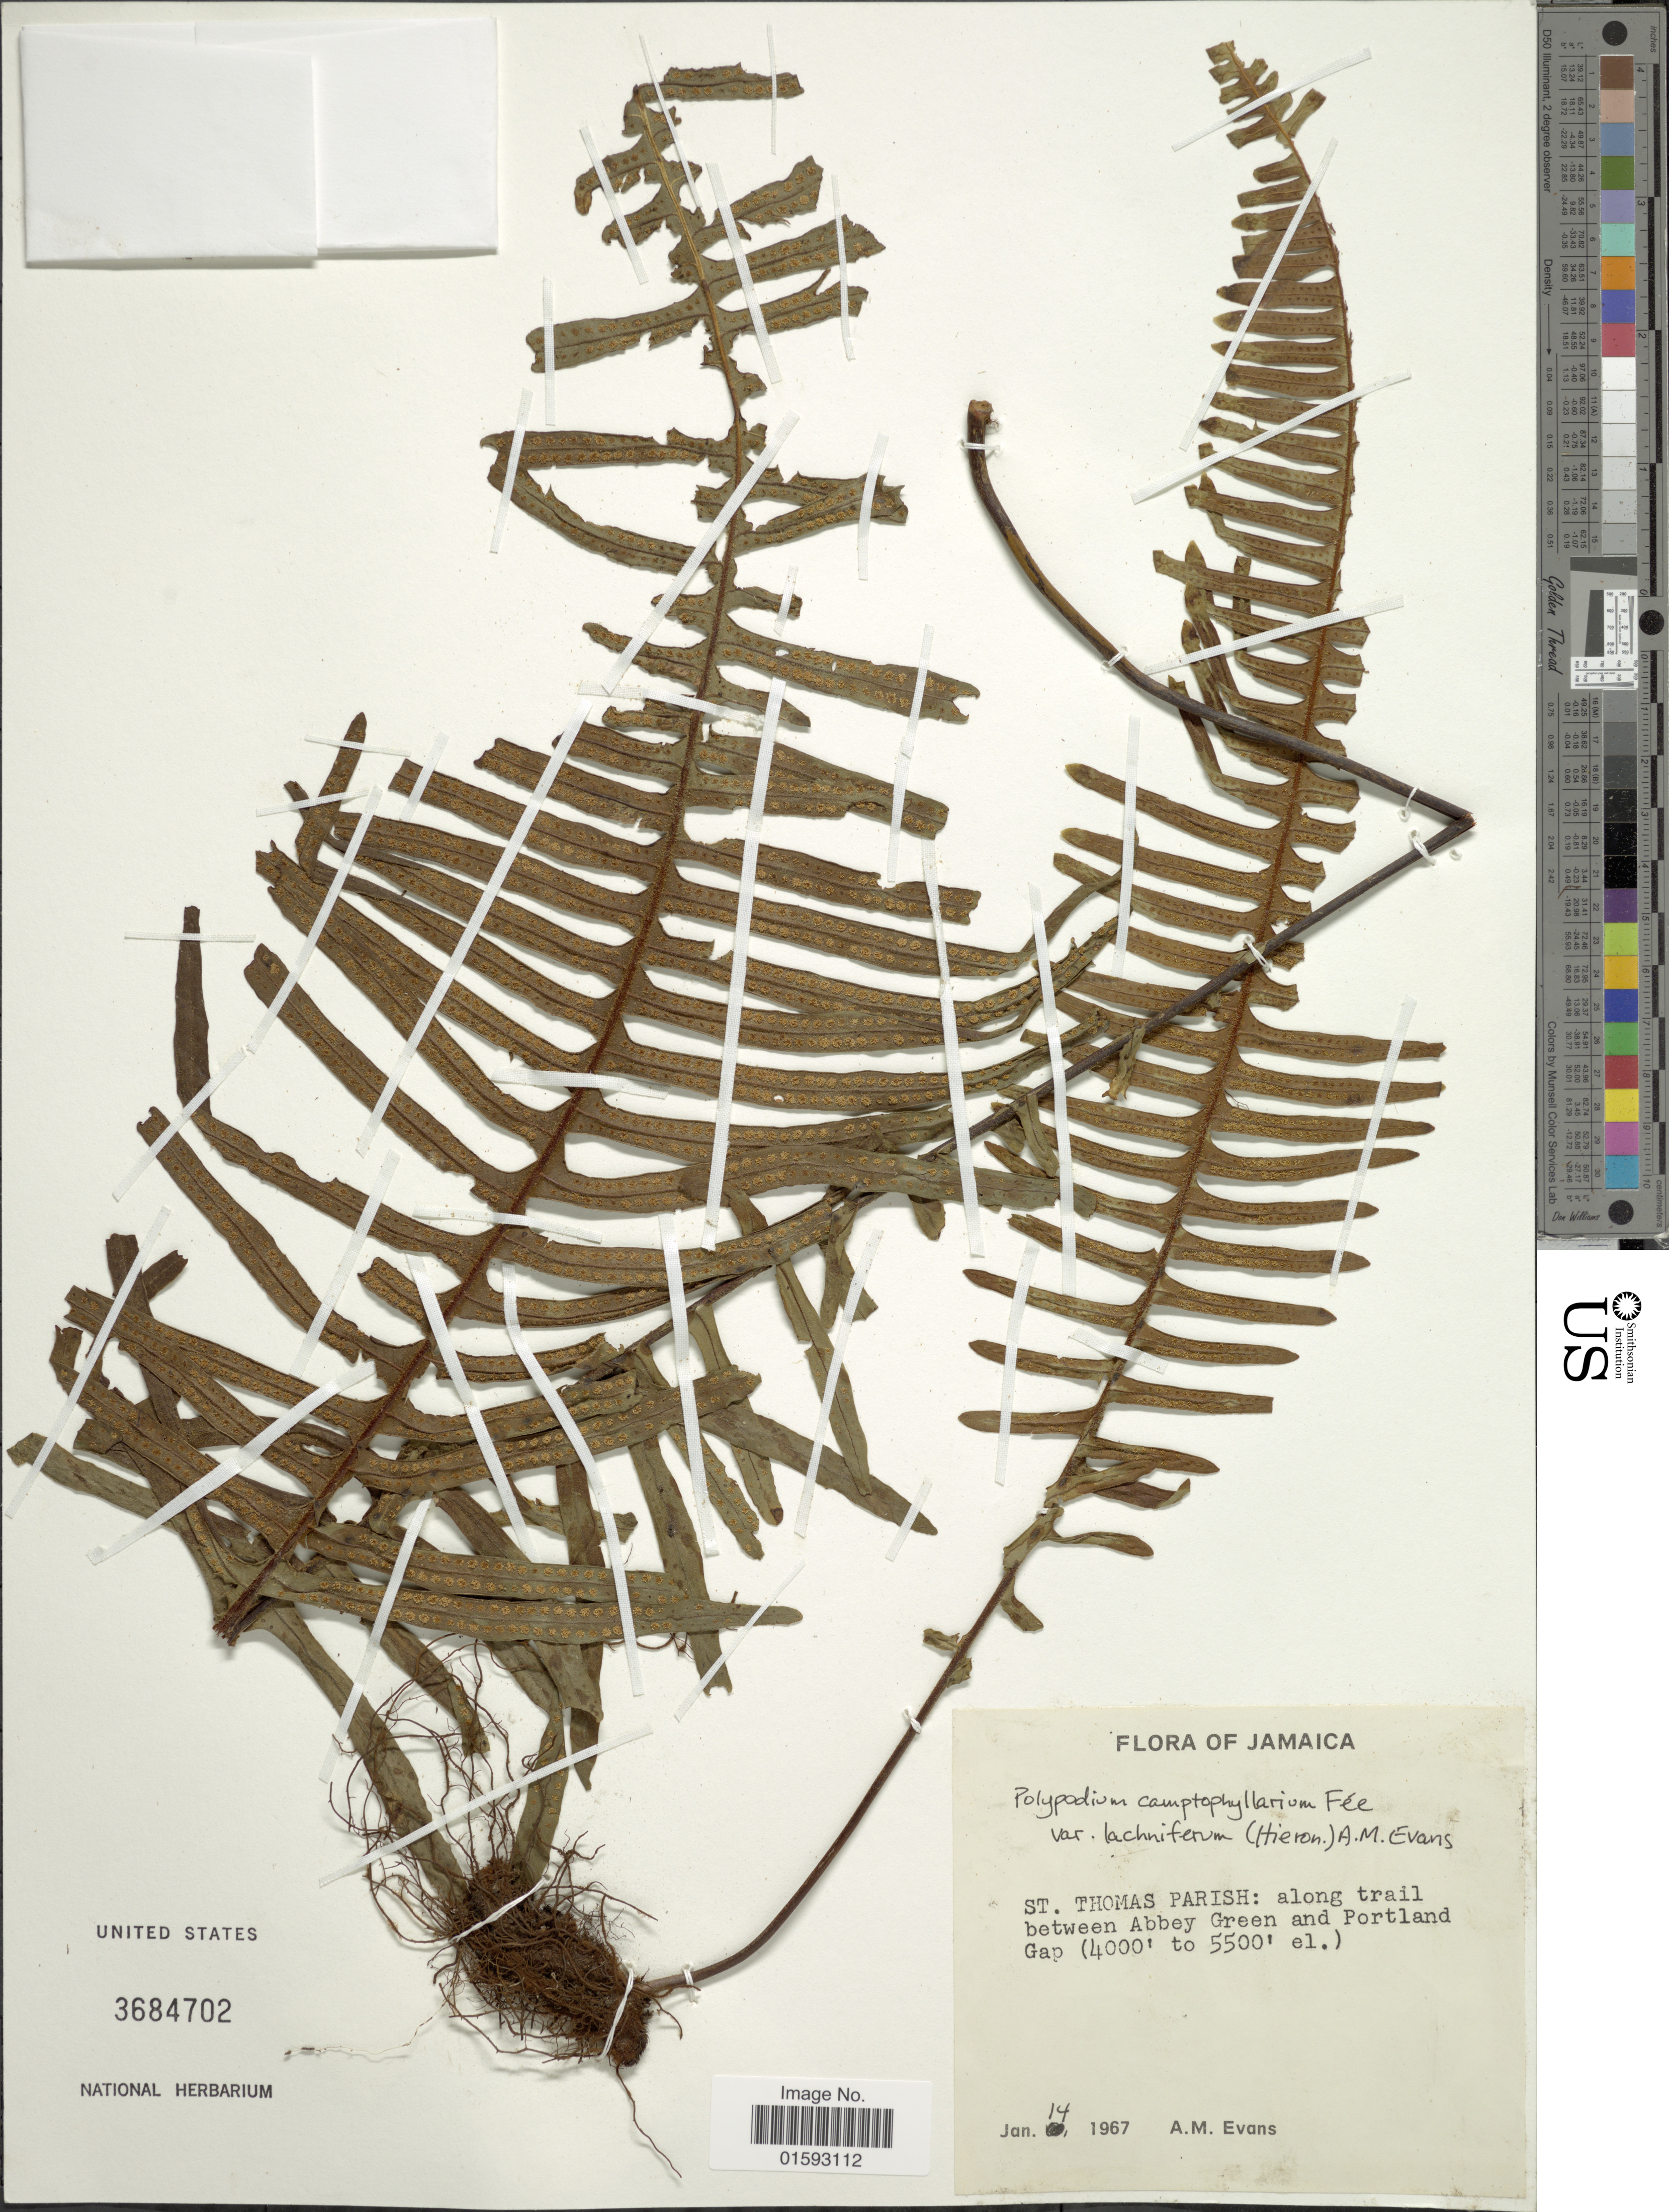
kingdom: Plantae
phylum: Tracheophyta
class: Polypodiopsida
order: Polypodiales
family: Polypodiaceae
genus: Pecluma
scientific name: Pecluma camptophyllaria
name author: (Fée) M.G. Price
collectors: A. M. Evans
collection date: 1967-01-14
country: Jamaica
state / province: Saint Thomas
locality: Along trail between Abbey Green and Portland Gap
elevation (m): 1219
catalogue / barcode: US 3684702